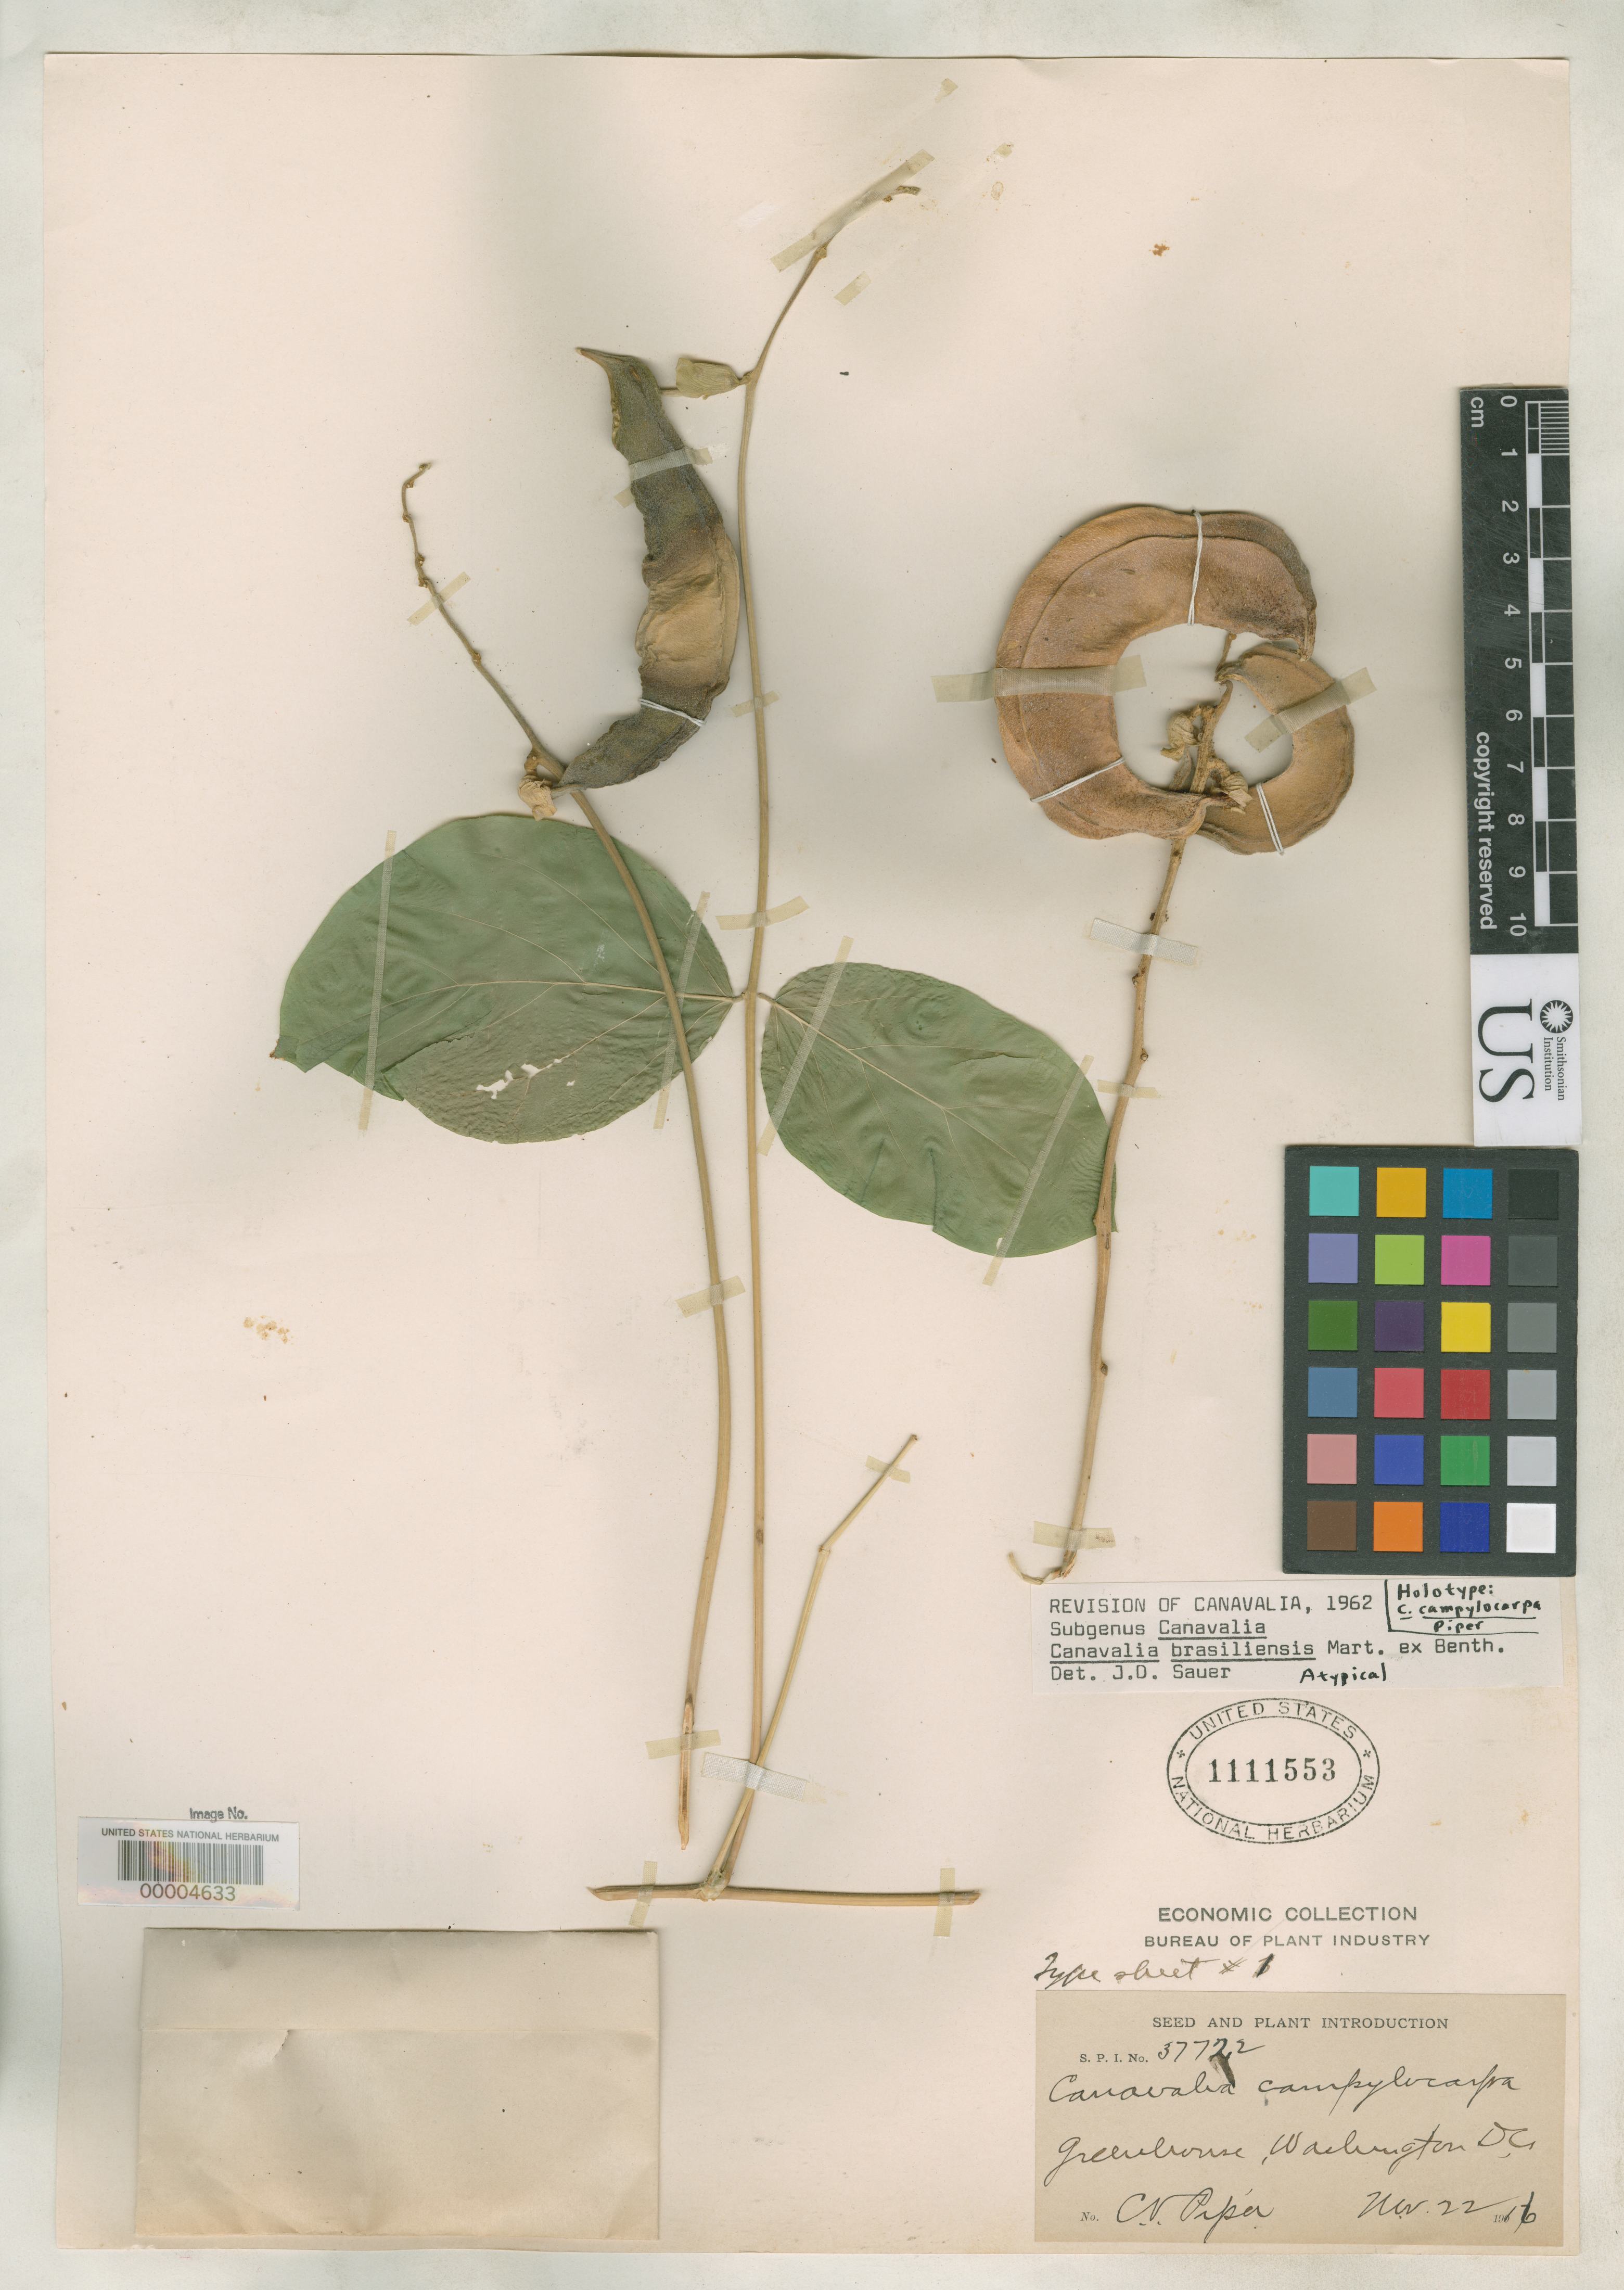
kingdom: Plantae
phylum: Tracheophyta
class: Magnoliopsida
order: Fabales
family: Fabaceae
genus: Canavalia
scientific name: Canavalia campylocarpa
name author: Piper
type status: Holotype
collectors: C. V. Piper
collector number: S.P.I. 37722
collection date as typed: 22 Nov 1916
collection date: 1916-11-22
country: United States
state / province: District of Columbia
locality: Bur. Pl. Industry greenhouse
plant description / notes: Specimen from plant cultivated in greenhouse, Washington, DC. Protologue, "The seed of this plant was sent to the U.S. Department of Agriculture by John R. Bovell, Esq., Department of Agriculture, Bridgetown, Barbados, under the name "Babricou bean".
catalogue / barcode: US 1111553